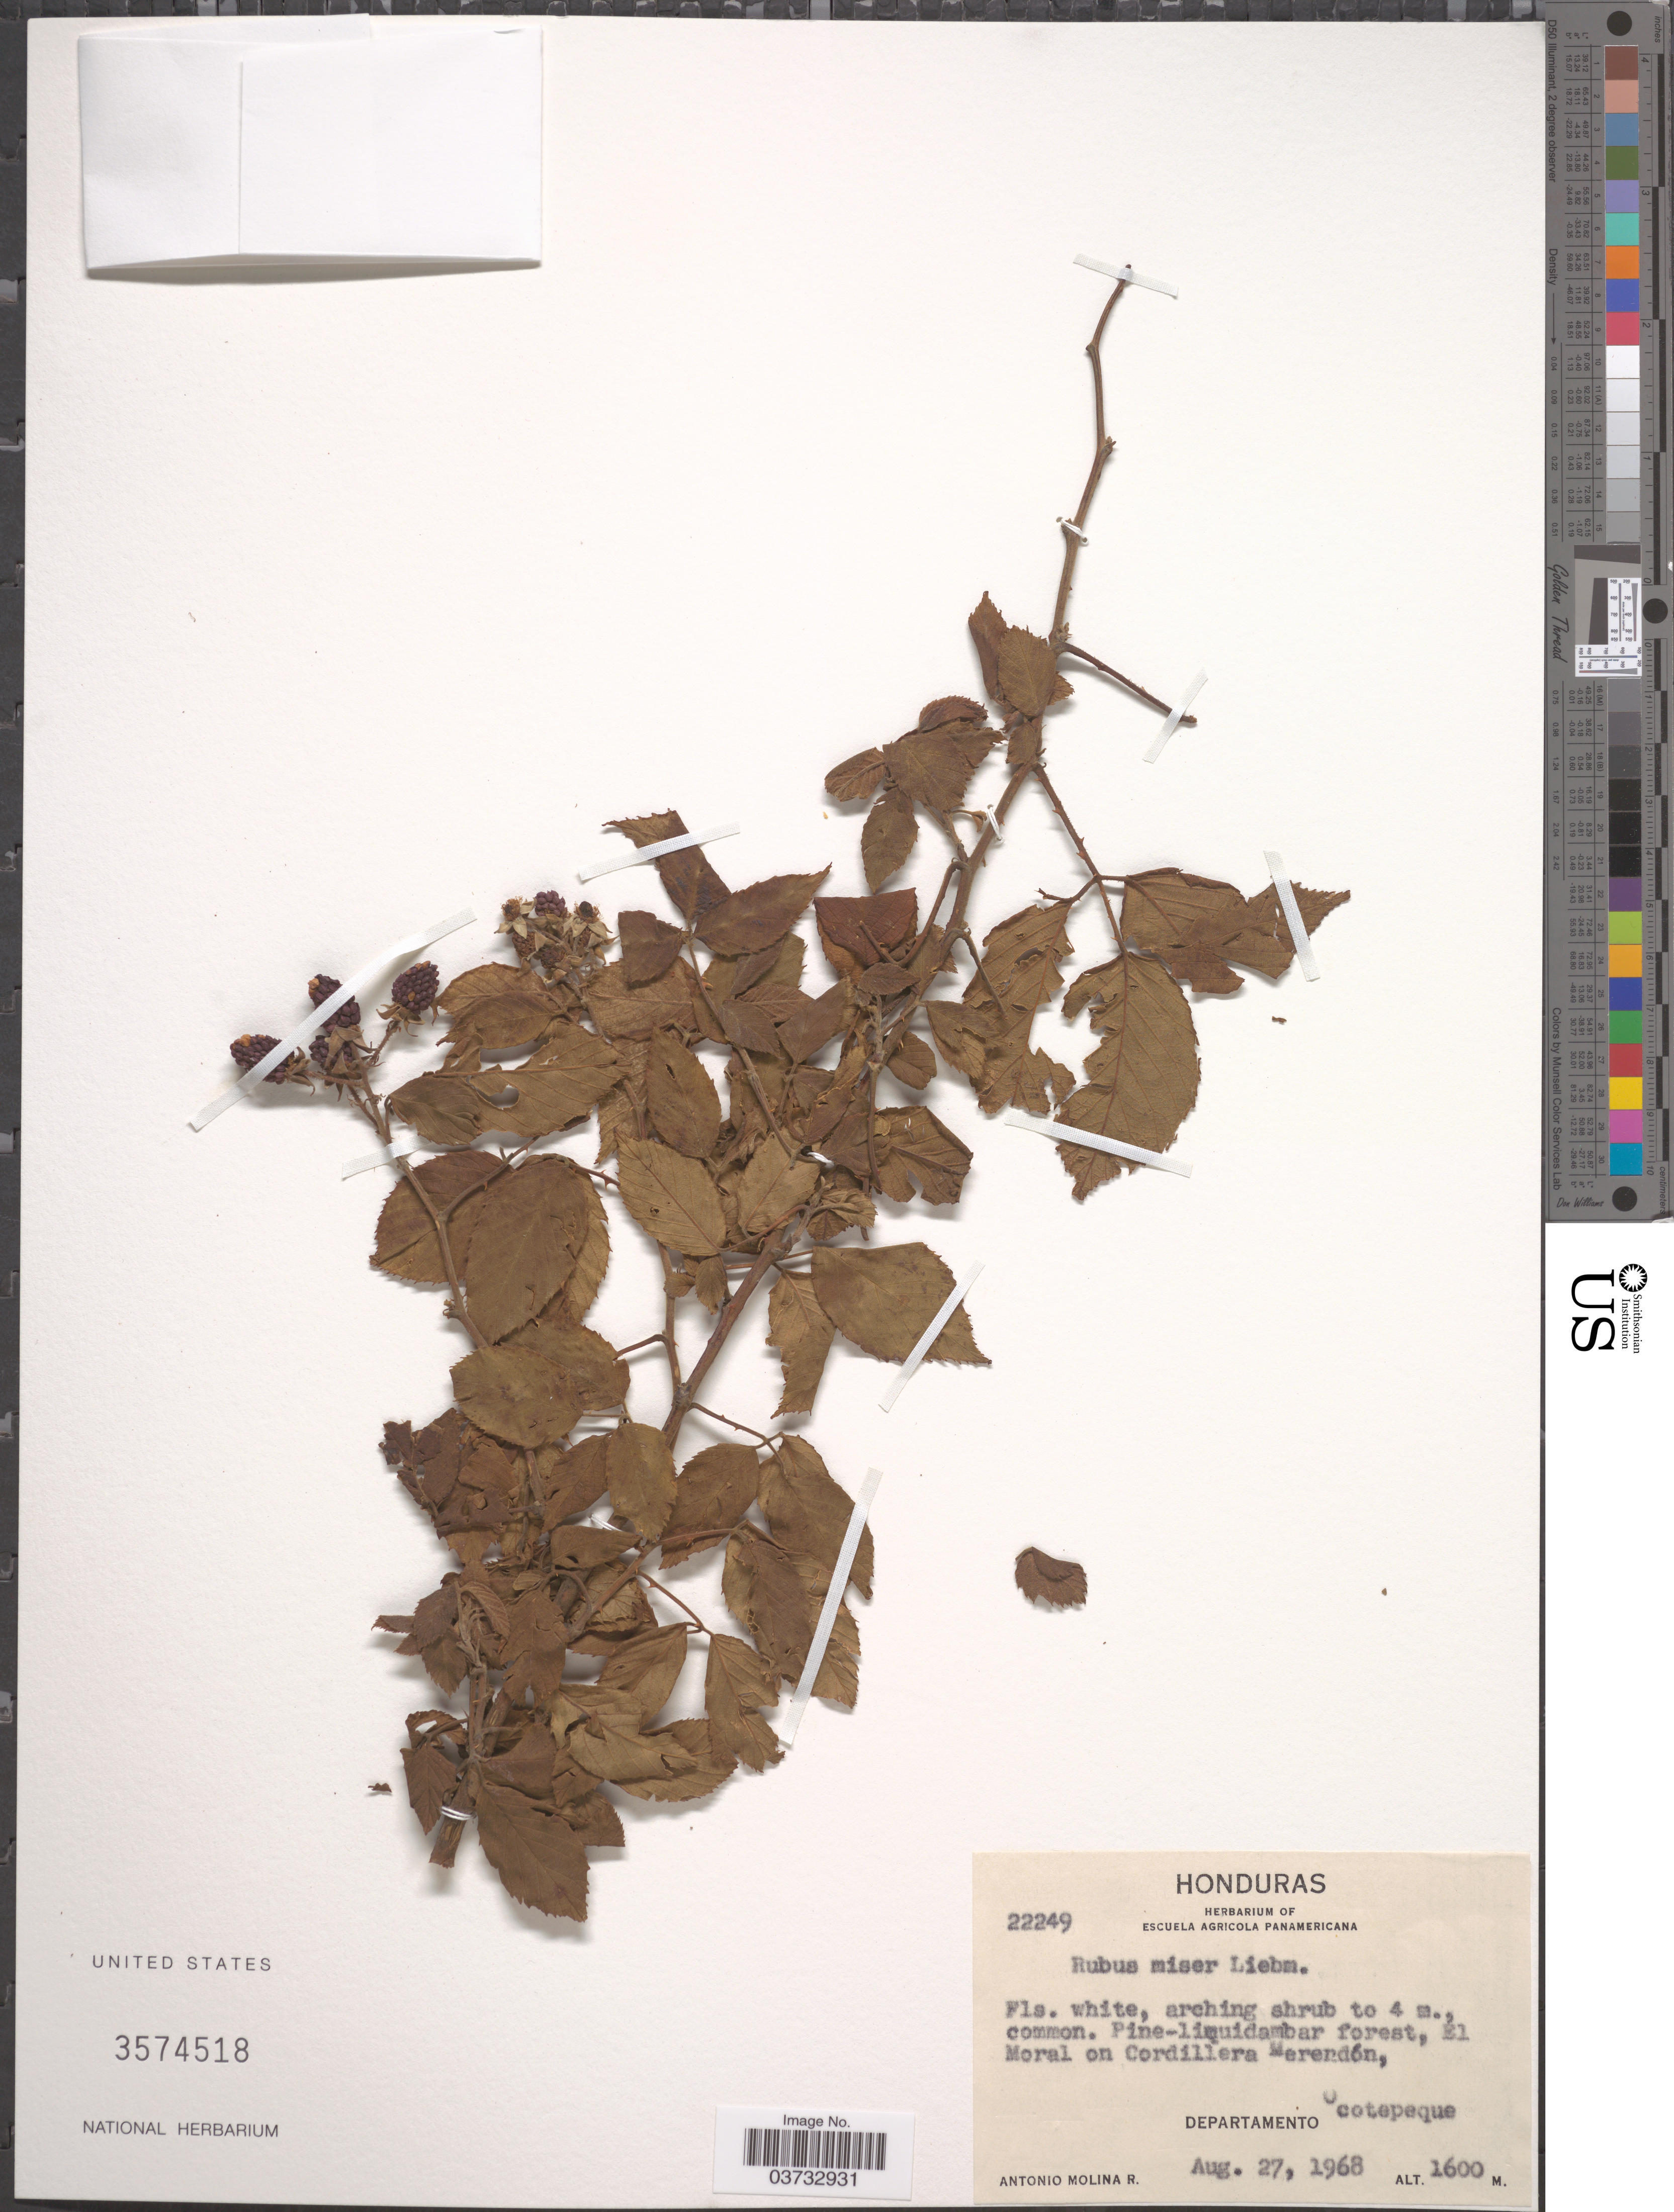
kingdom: Plantae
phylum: Tracheophyta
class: Magnoliopsida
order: Rosales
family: Rosaceae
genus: Rubus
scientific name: Rubus miser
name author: Liebm.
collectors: A. Molina R.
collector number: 22249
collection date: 1968-08-27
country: Honduras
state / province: Ocotepeque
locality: El Moral on Cordillera Merendón, Departamento Ocotepeque.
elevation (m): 1600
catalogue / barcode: US 3574518